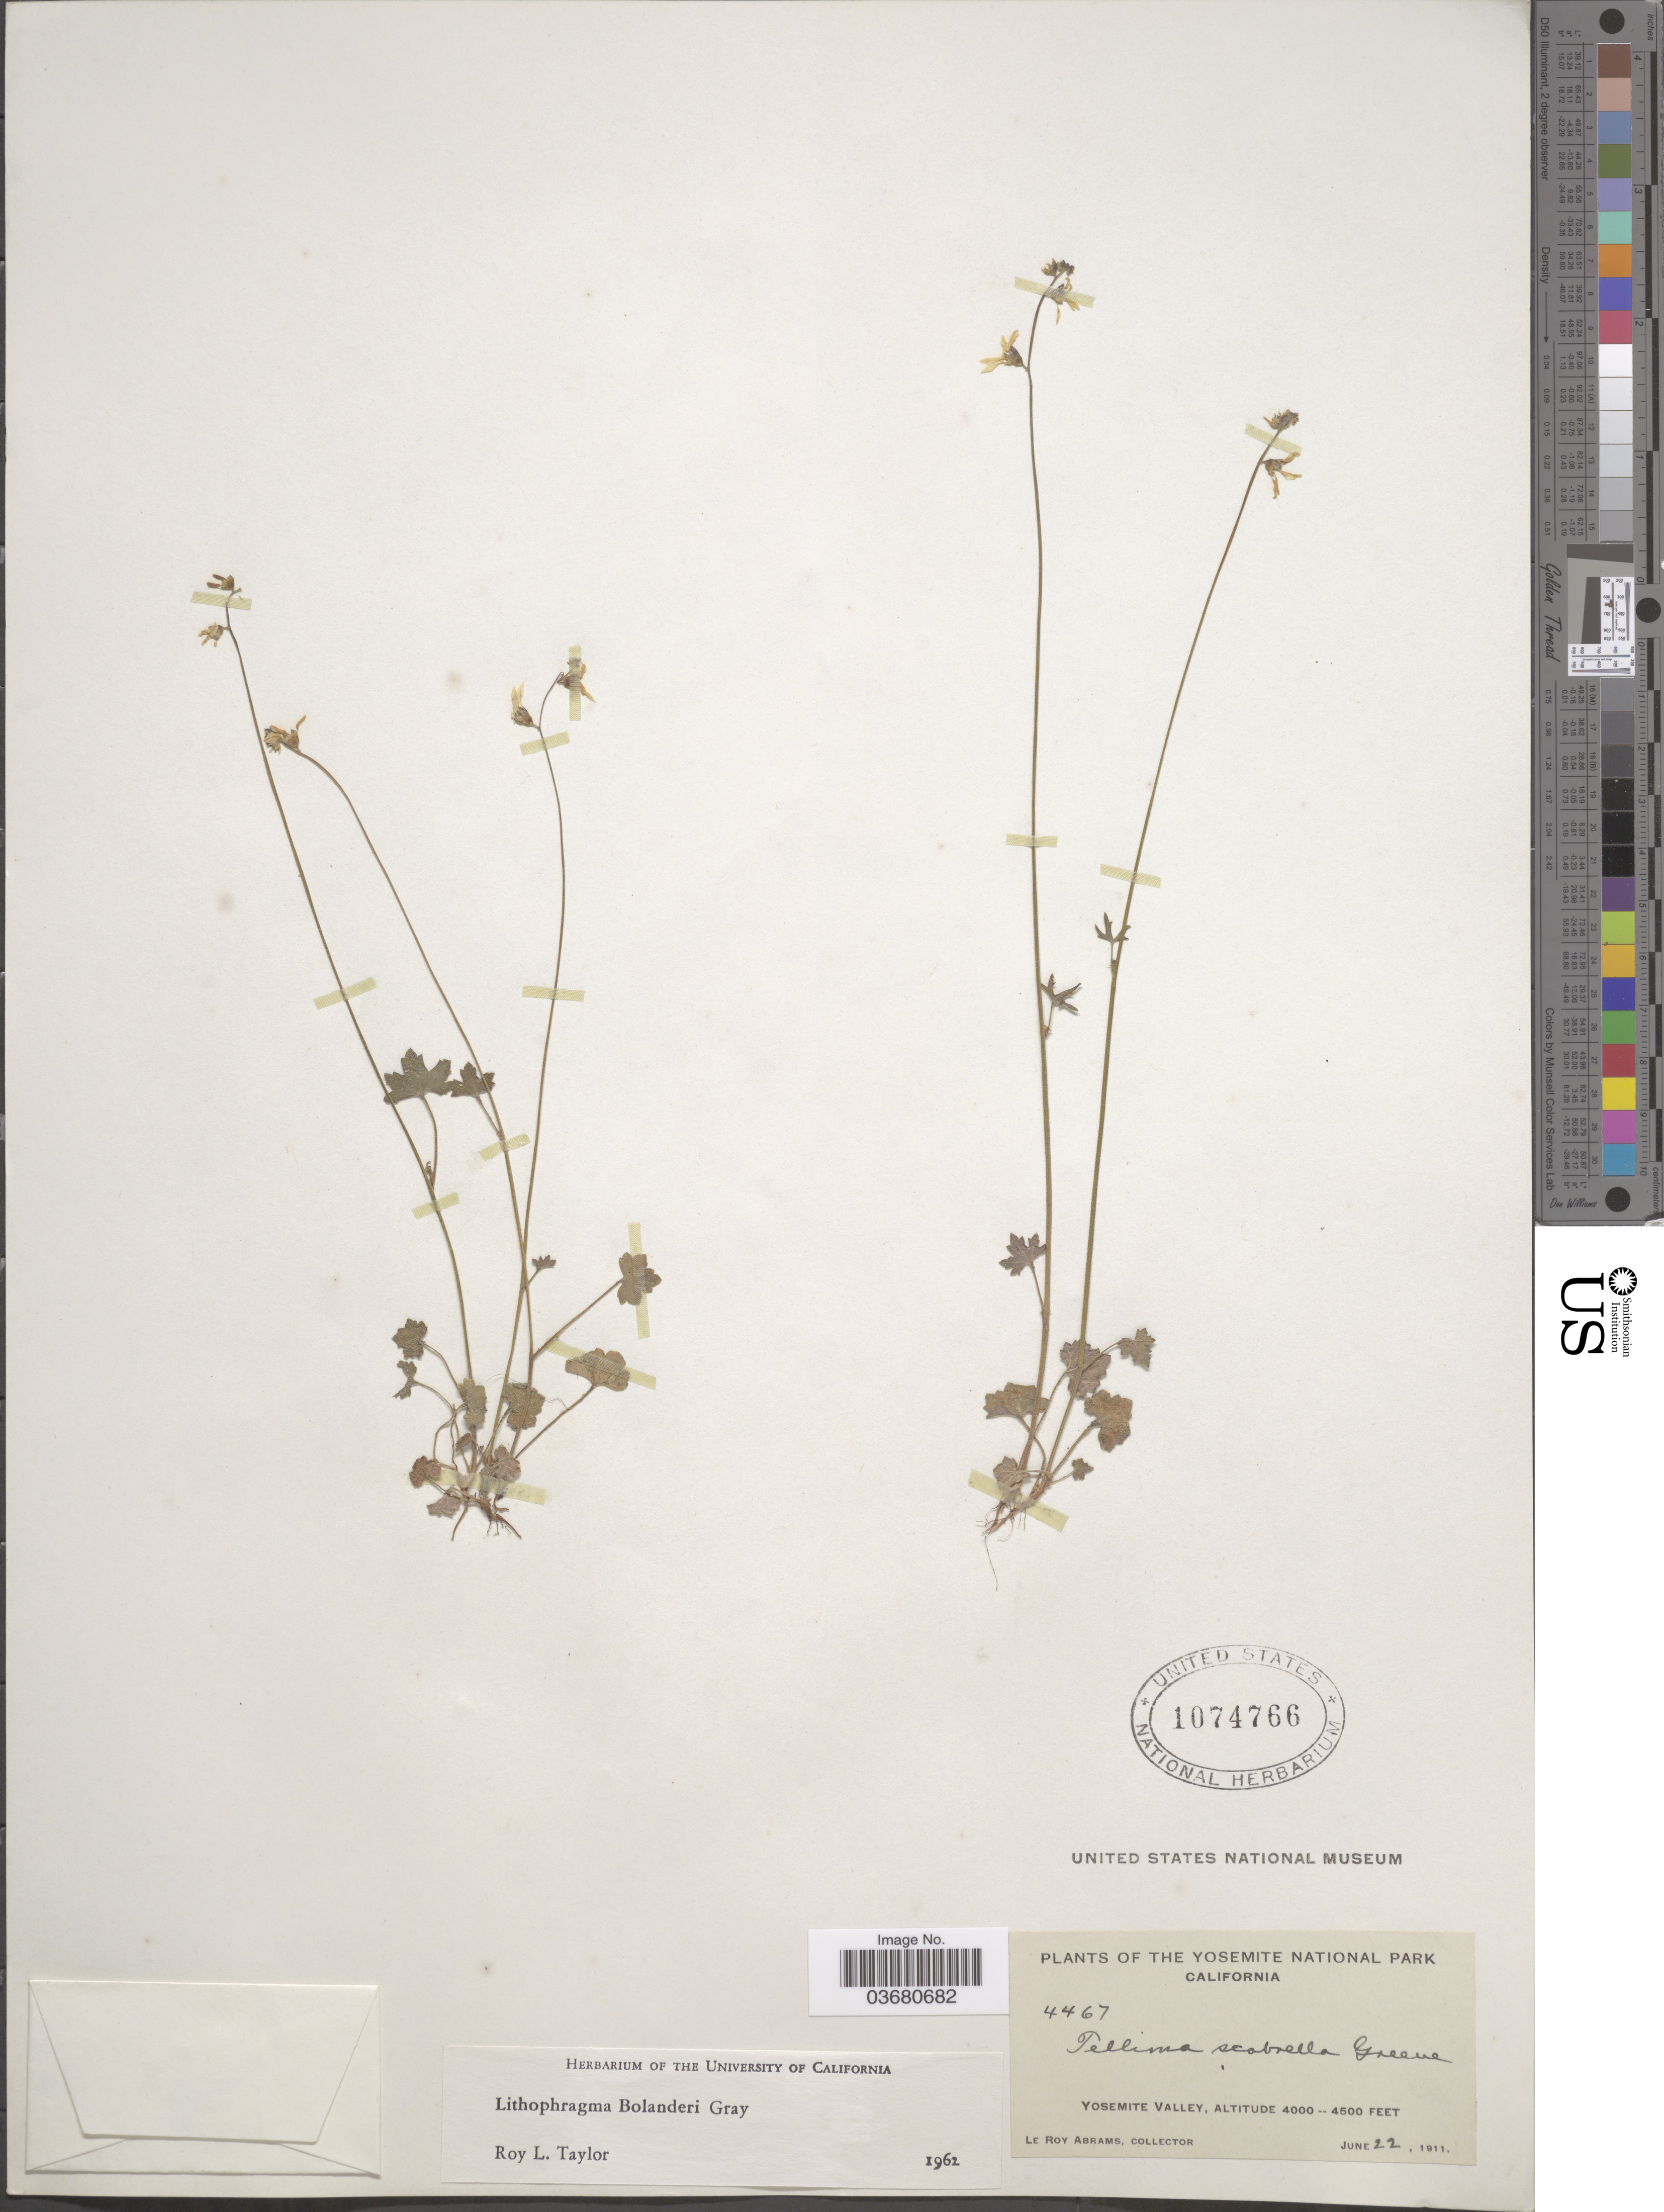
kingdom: Plantae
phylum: Tracheophyta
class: Magnoliopsida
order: Saxifragales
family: Saxifragaceae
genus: Lithophragma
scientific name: Lithophragma bolanderi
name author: A. Gray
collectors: L. Abrams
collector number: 4467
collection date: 1911-06-22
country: United States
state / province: California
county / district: Mariposa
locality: Yosemite National Park. Yosemite Valley.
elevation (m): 1219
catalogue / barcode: US 1074766